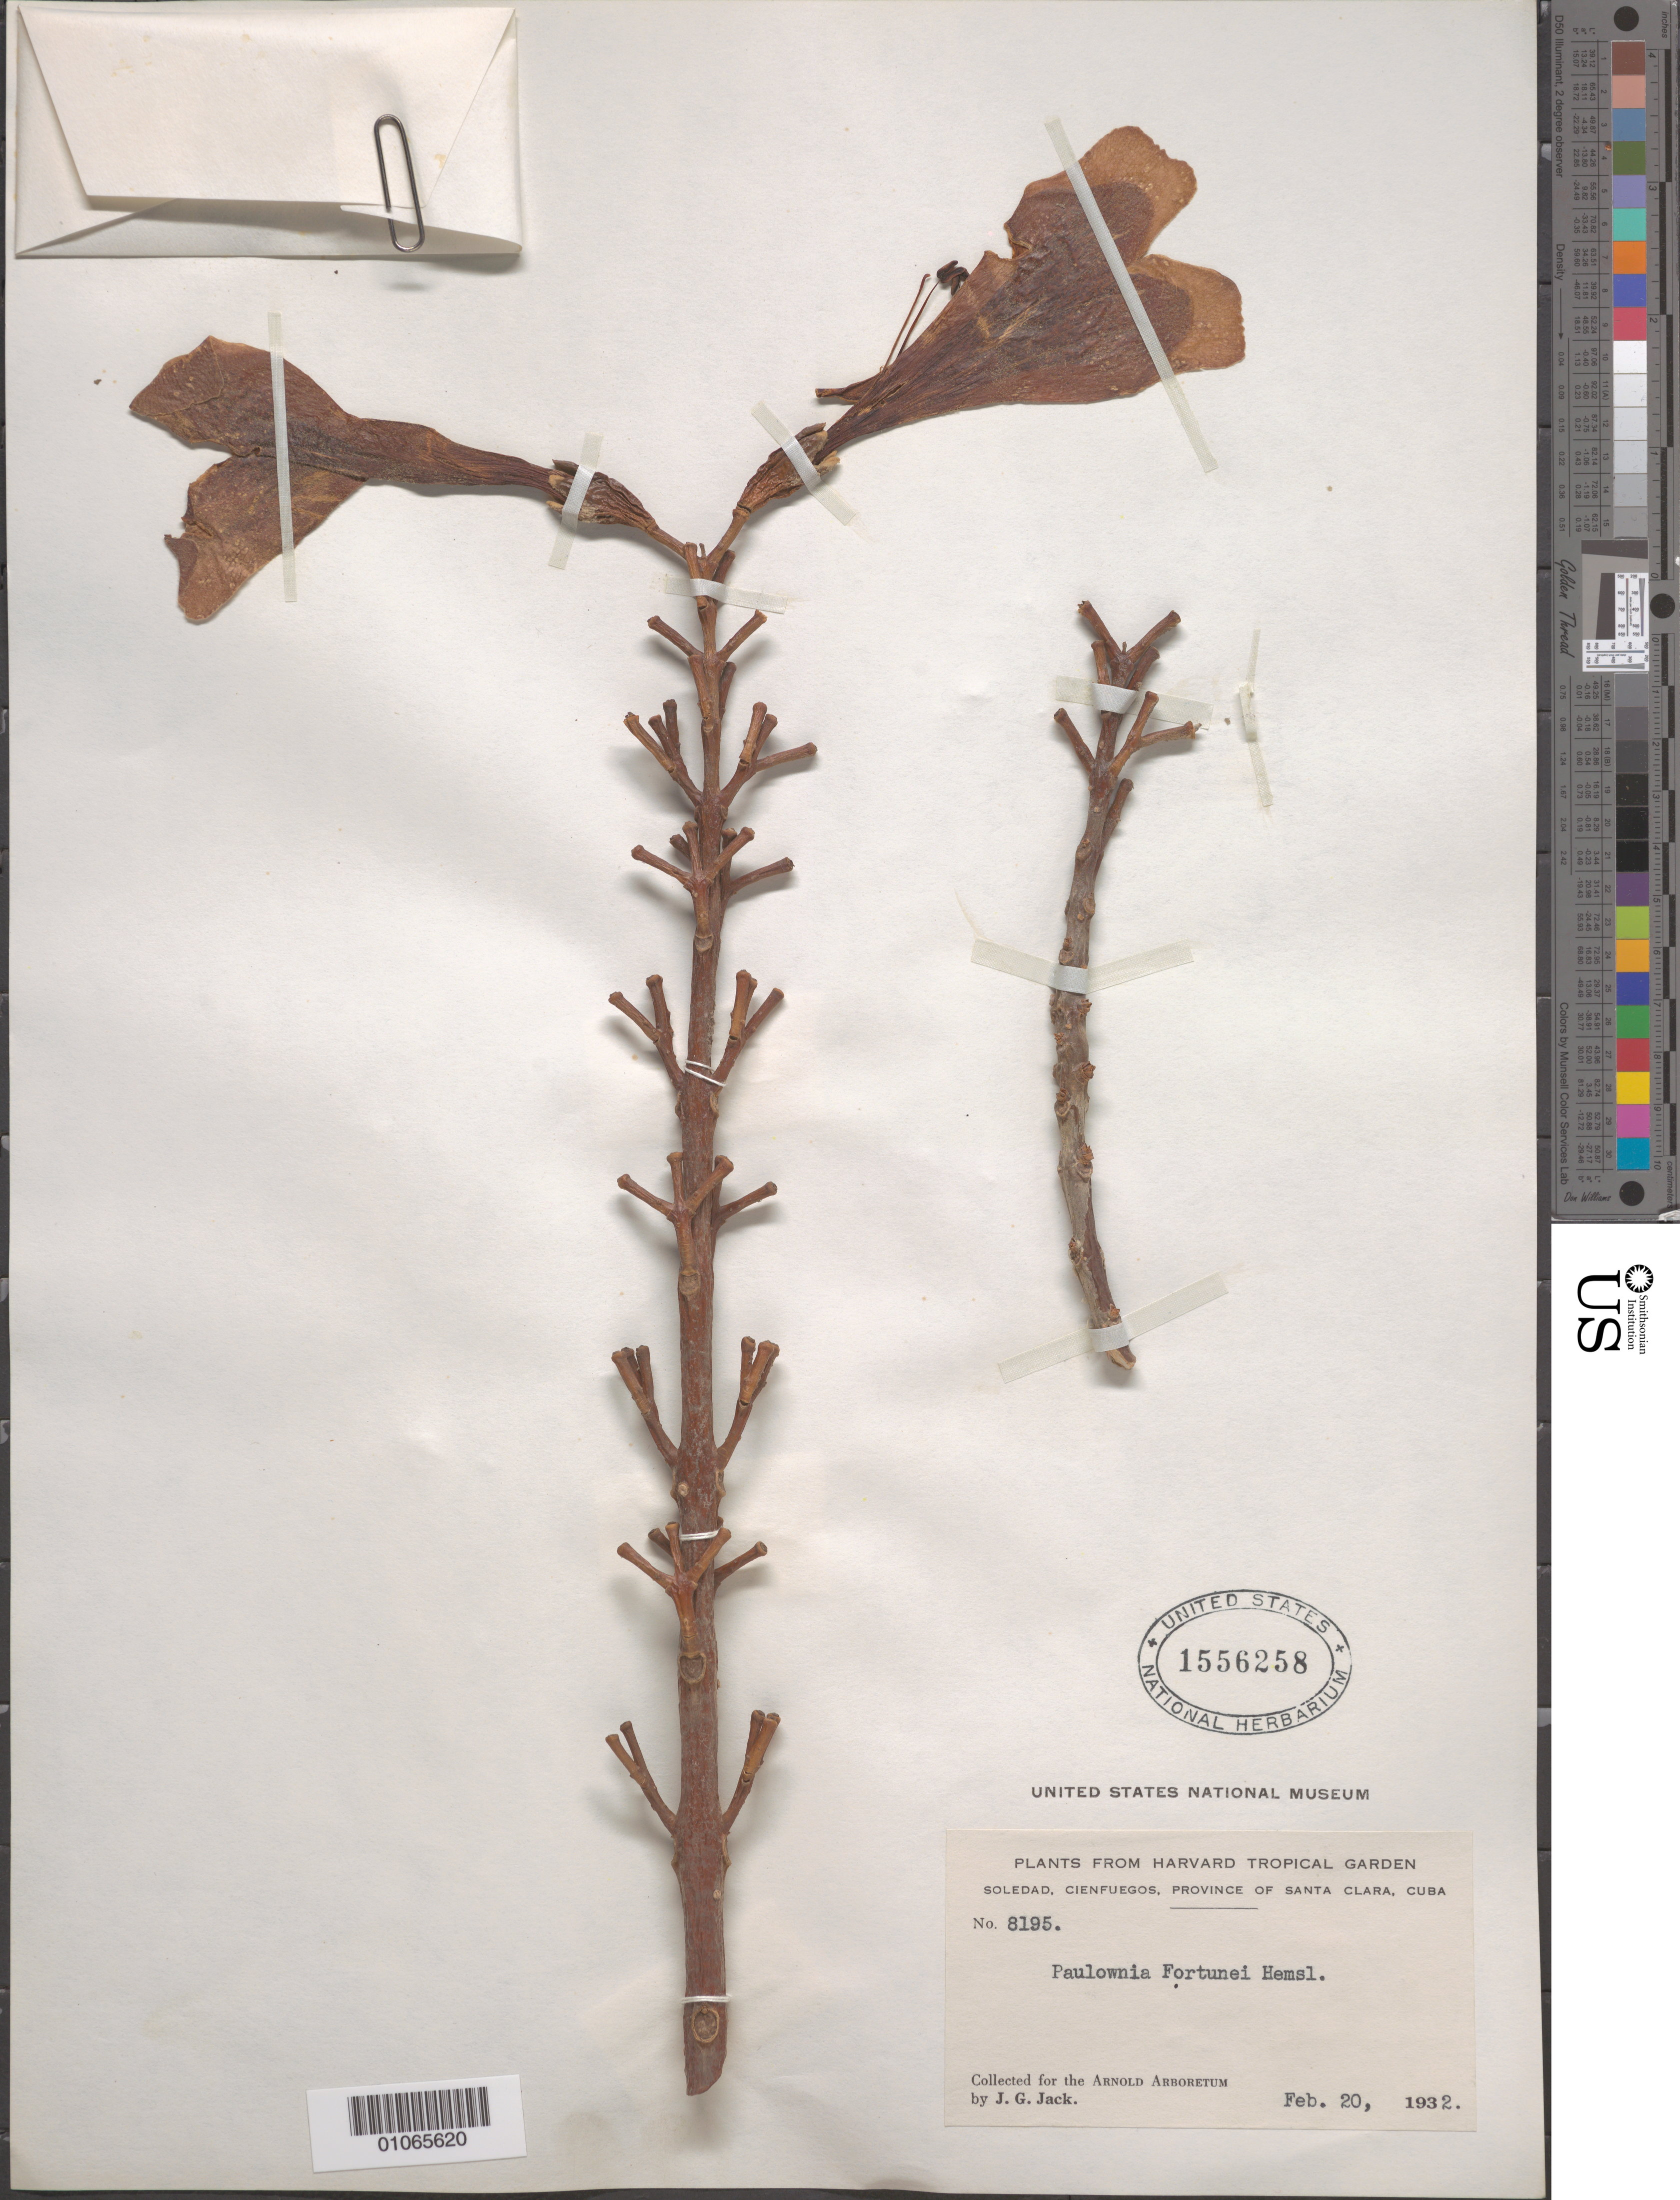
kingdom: Plantae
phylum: Tracheophyta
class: Magnoliopsida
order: Lamiales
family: Paulowniaceae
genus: Paulownia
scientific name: Paulownia fortunei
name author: (Seem.) Hemsl.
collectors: J. G. Jack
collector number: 8195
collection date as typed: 20 Feb 1932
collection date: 1932-02-20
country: Cuba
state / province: Cienfuegos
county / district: Santa Clara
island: Cuba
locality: Soledad, Cienfuegos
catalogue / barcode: US 1556258